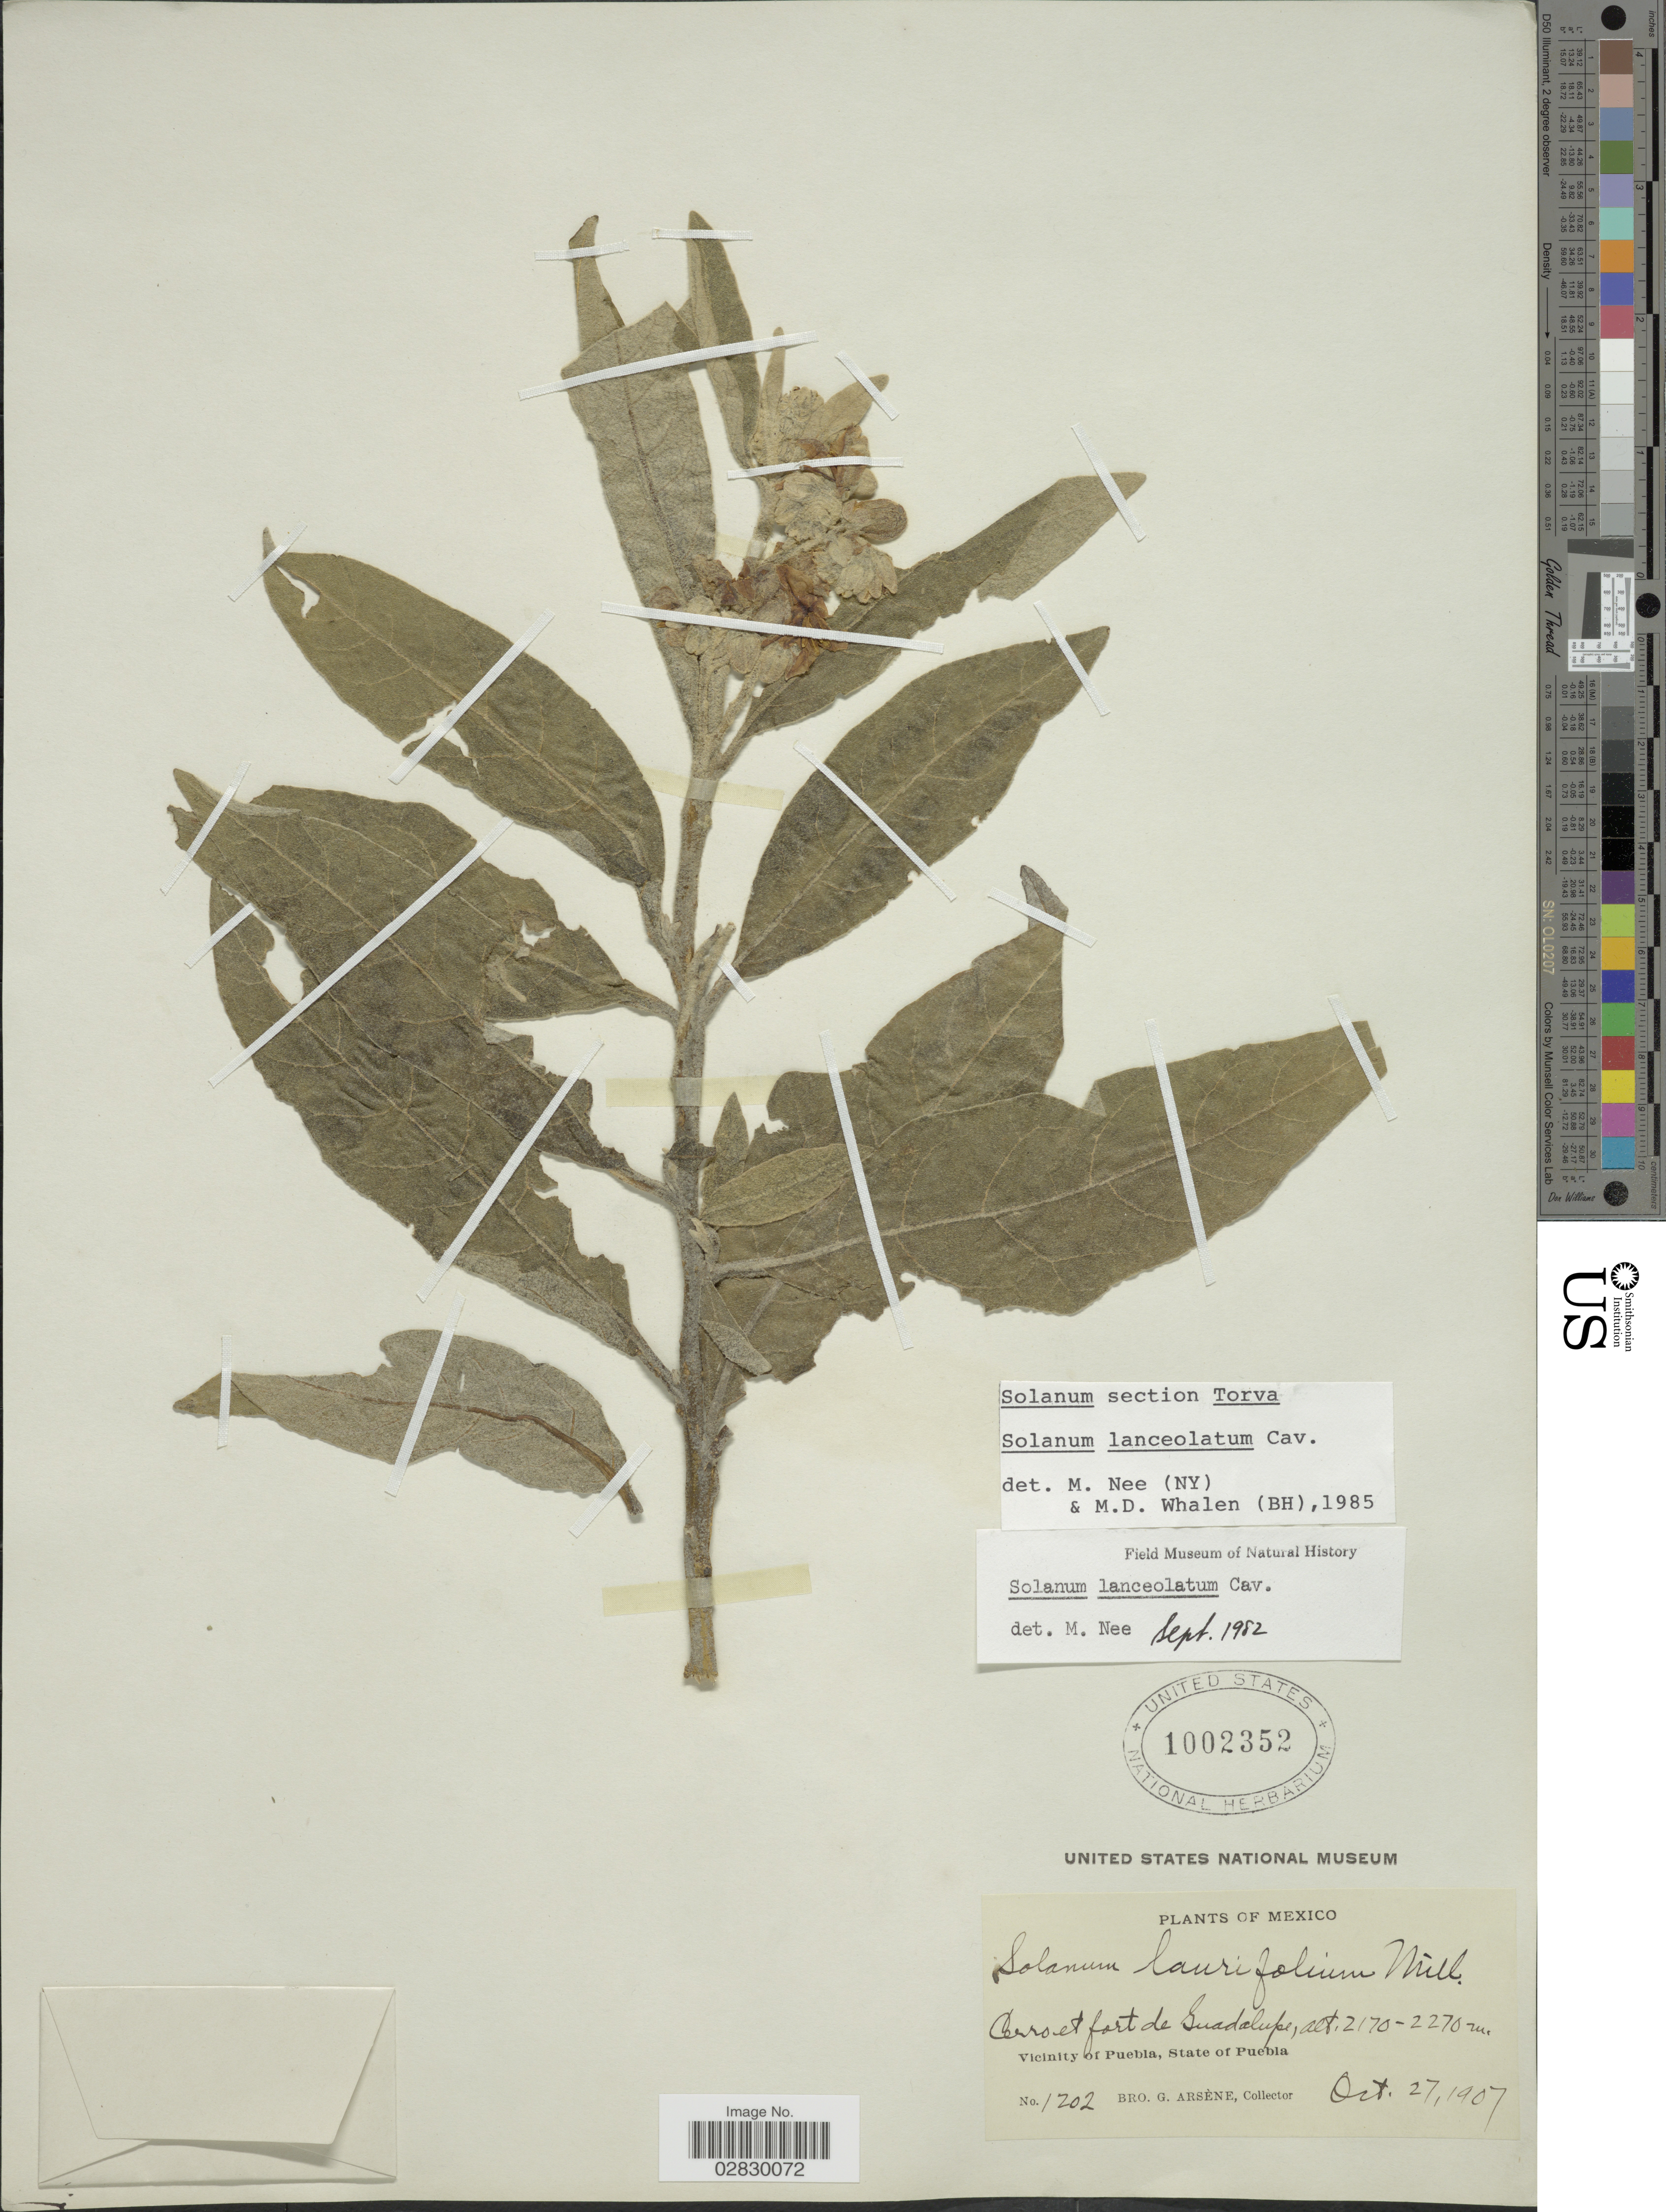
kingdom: Plantae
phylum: Tracheophyta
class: Magnoliopsida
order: Solanales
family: Solanaceae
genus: Solanum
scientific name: Solanum lanceolatum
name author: Cav.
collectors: Bro. G. Arsène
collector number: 1202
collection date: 1907-10-27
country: Mexico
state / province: Puebla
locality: Cerro et fort de Guadalupe, Vicinity of Puebla.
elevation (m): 2170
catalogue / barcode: US 1002352